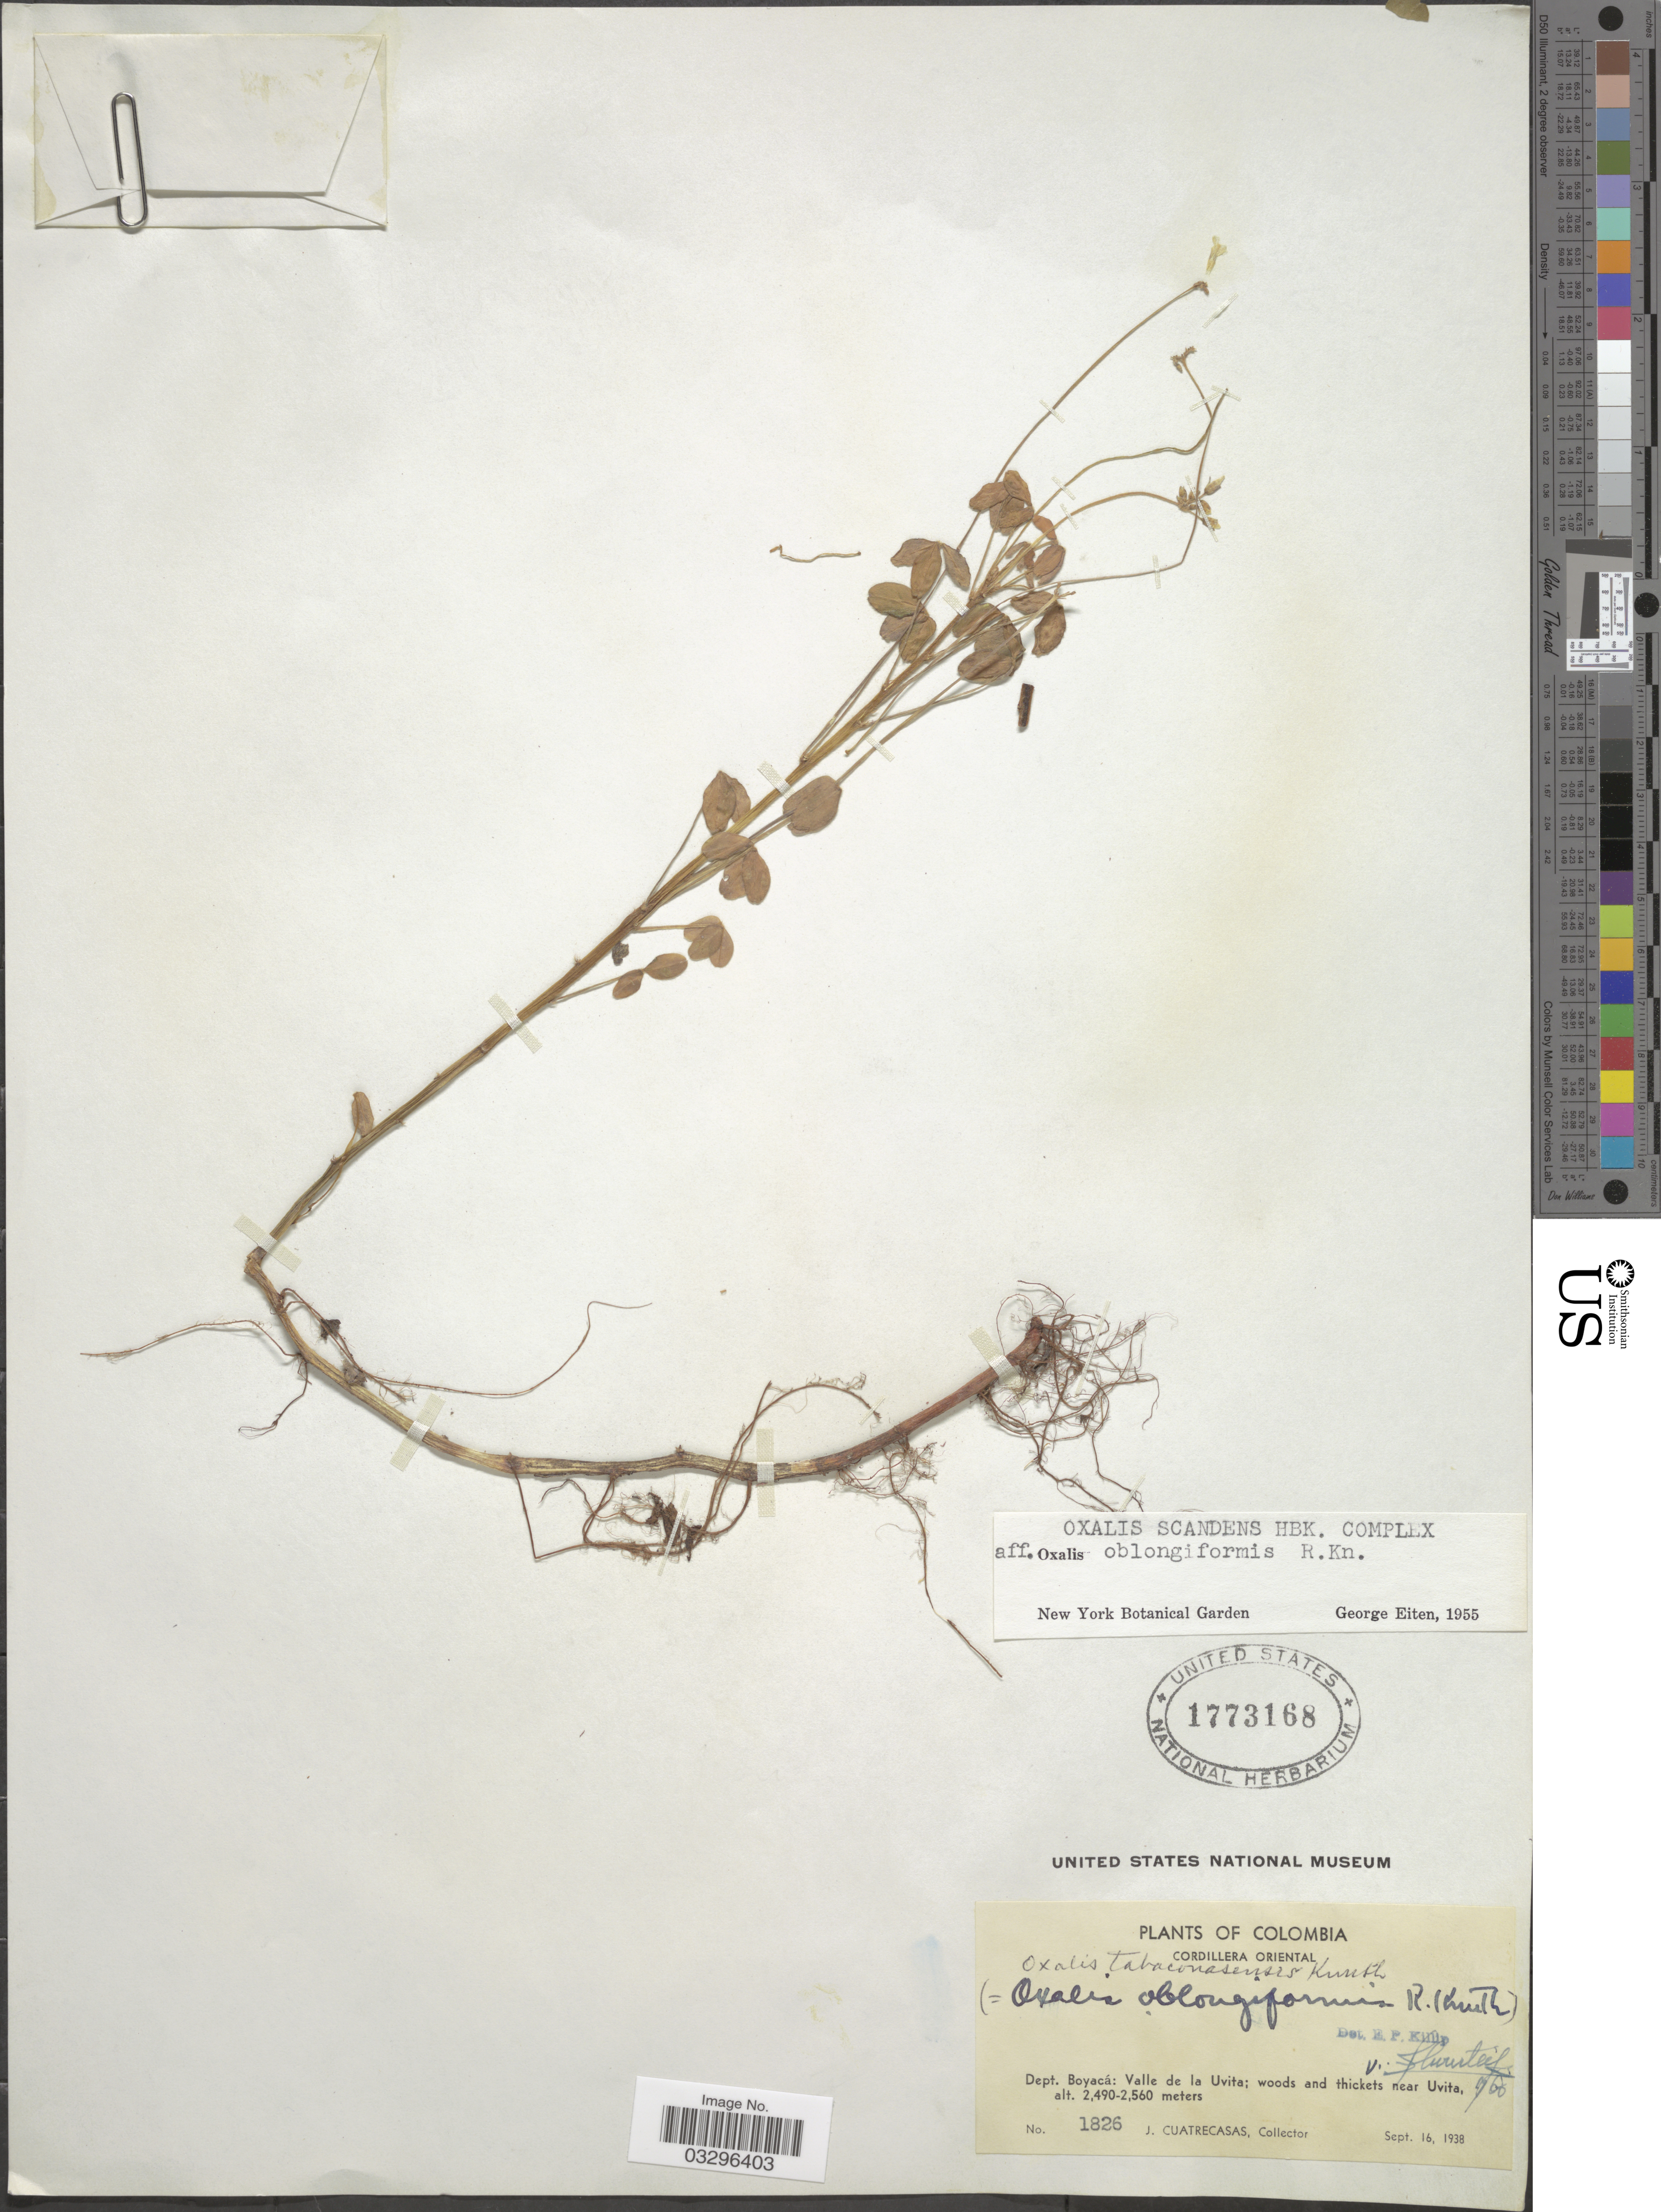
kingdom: Plantae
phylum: Tracheophyta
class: Magnoliopsida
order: Oxalidales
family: Oxalidaceae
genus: Oxalis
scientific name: Oxalis tabaconasensis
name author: R. Knuth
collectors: J. Cuatrecasas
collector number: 1826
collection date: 1938-09-16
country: Colombia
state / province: Boyacá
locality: Cordillera Oriental. Dept. Boyacá: Valle de la Uvita; woods and thickets near Uvita.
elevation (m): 2490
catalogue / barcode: US 1773168